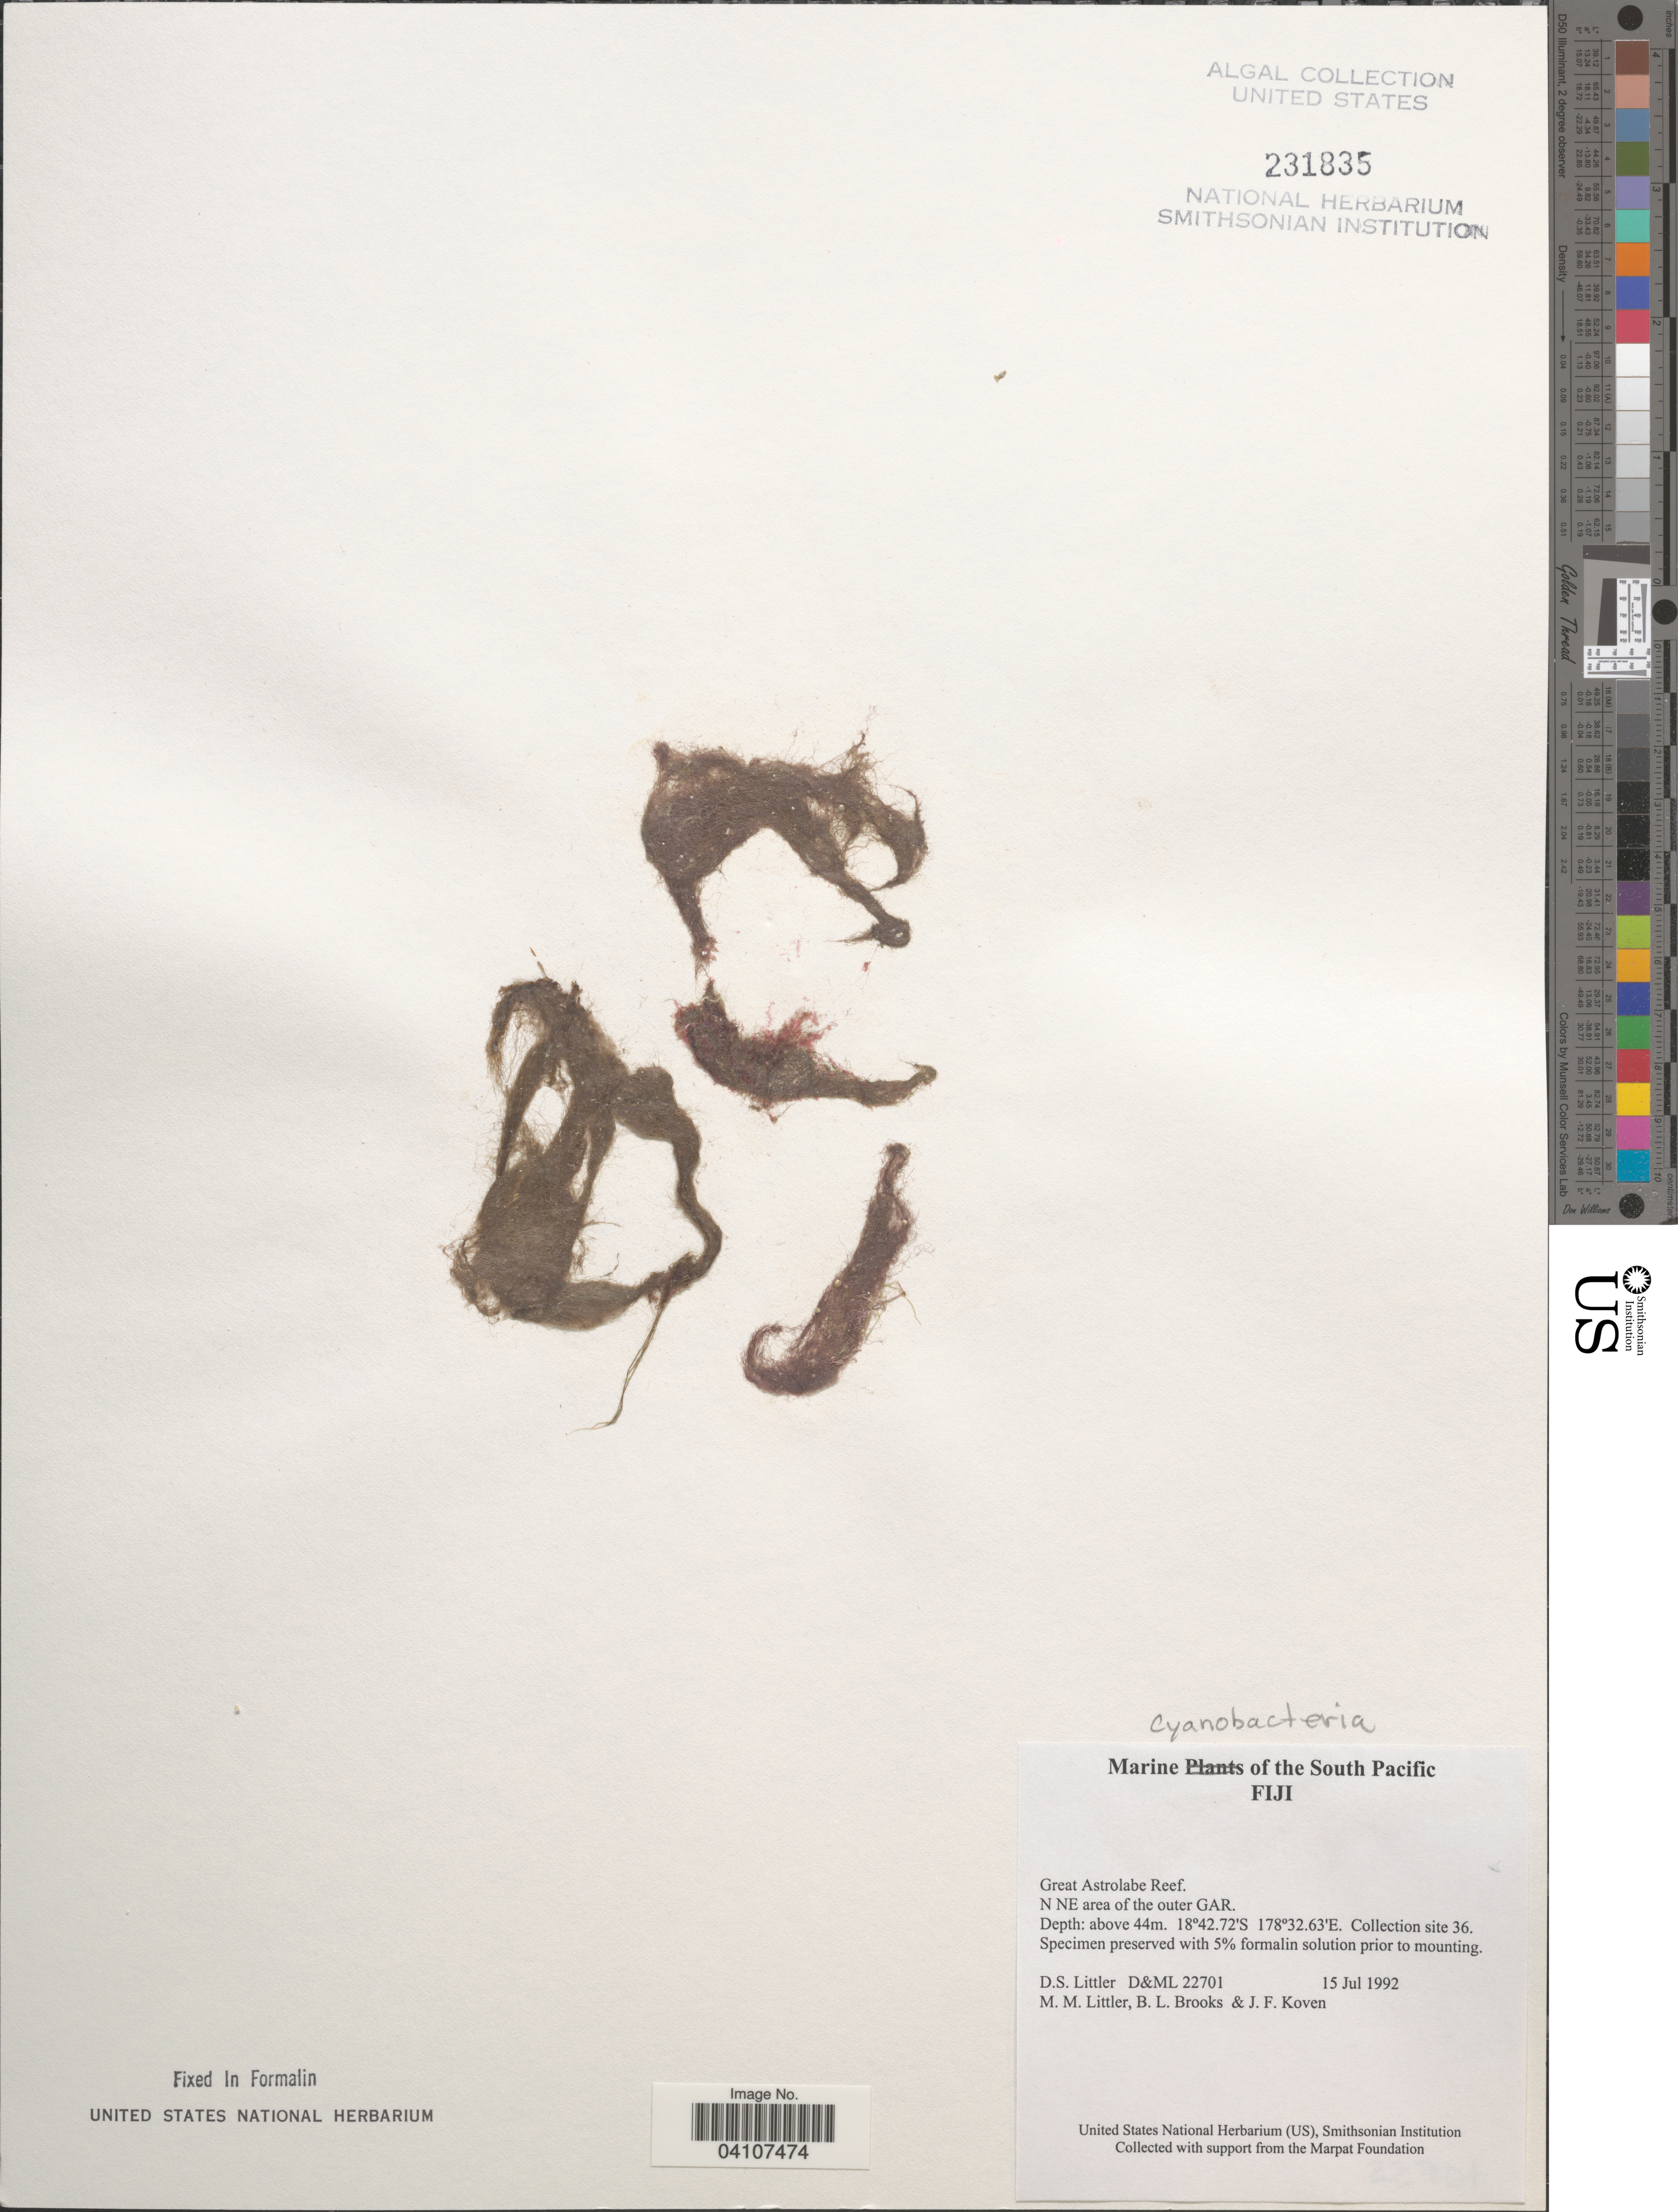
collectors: D. S. Littler, B. Brooks & J. Koven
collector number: D&ML 22701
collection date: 1992-07-15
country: Fiji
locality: The South Pacific. Great Astrolabe Reef. N NE area of the outer GAR. Collection site 36.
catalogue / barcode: US 231835